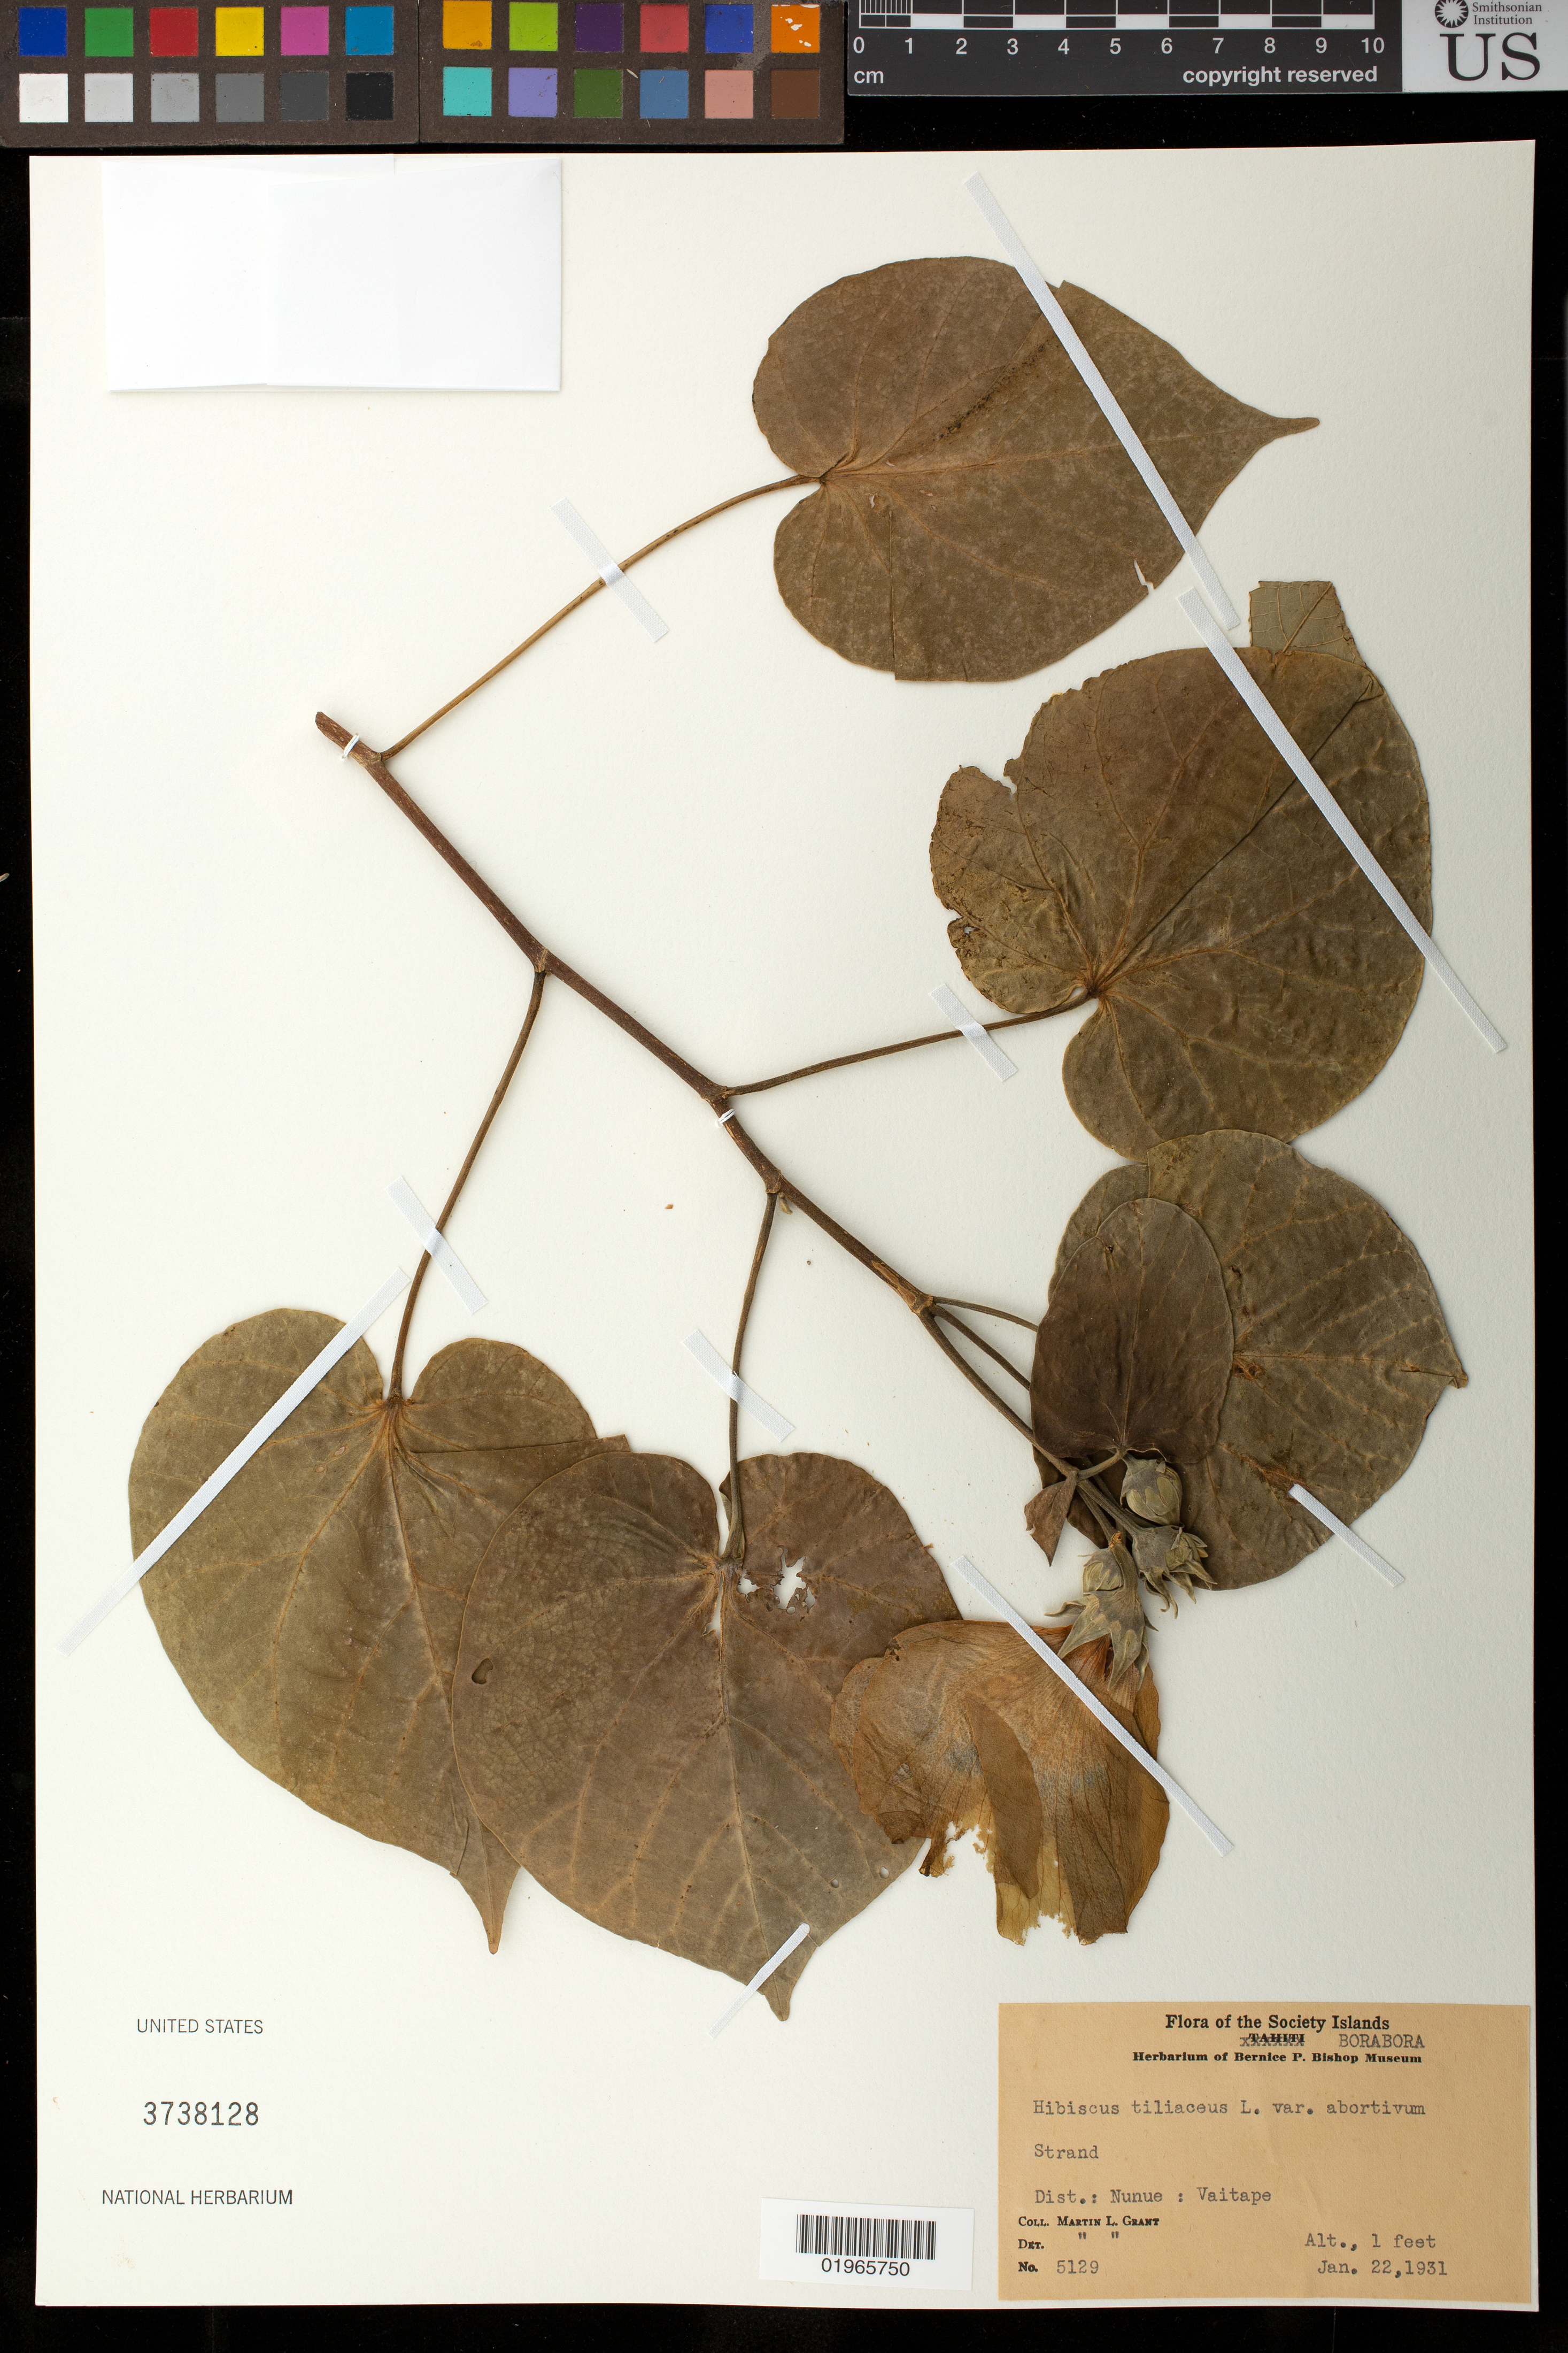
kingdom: Plantae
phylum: Tracheophyta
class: Magnoliopsida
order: Malvales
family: Malvaceae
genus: Talipariti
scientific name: Talipariti tiliaceum var. tiliaceum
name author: (L.) Fryxell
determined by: Dorr, Laurence J., Curator (BOT), Smithsonian Institution - National Museum of Natural History (UNITED STATES)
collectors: M. L. Grant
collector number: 5129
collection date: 1931-01-22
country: French Polynesia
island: Bora Bora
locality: Nunue: Vaitape.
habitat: Strand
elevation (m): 0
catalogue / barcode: US 3738128